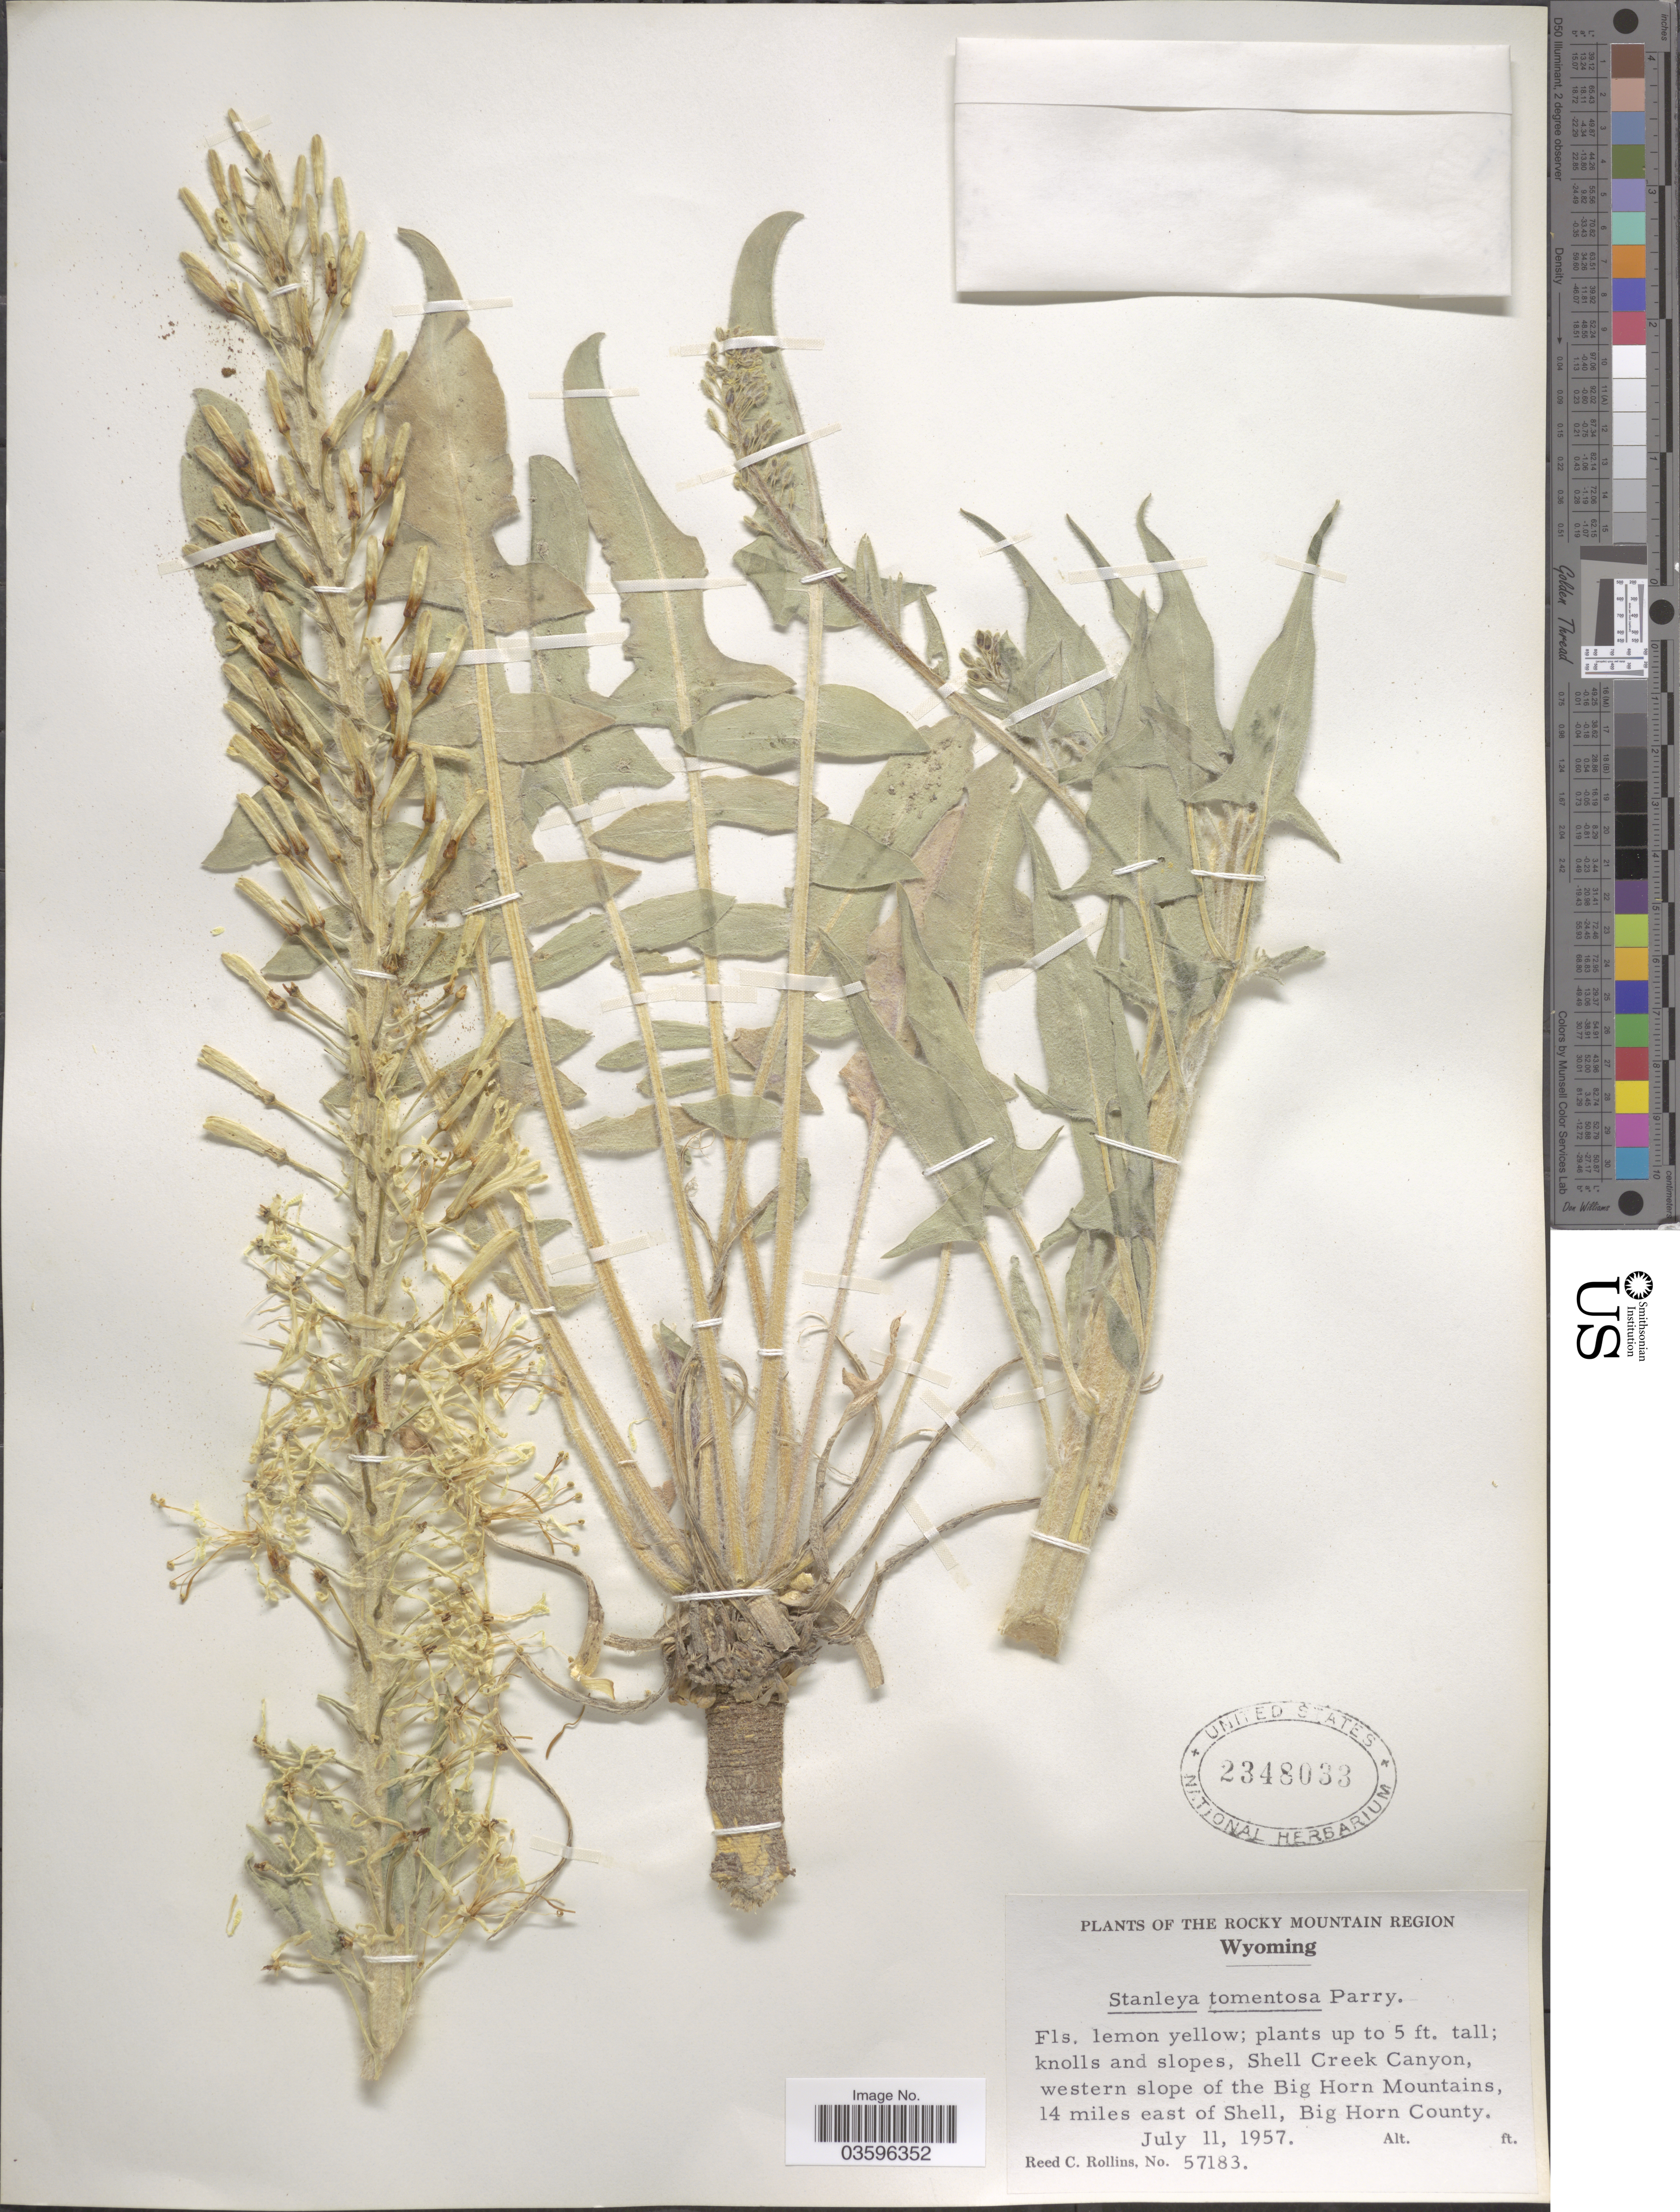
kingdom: Plantae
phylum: Tracheophyta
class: Magnoliopsida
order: Brassicales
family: Brassicaceae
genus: Stanleya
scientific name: Stanleya tomentosa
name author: Parry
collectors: R. C. Rollins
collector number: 57183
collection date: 1957-07-11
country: United States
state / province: Wyoming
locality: The Rocky Mountain Region. Shell Creek Canyon, western slope of the Big Horn Mountains, 14 miles east of Shell, Big Horn County.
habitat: knolls and slopes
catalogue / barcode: US 2348033